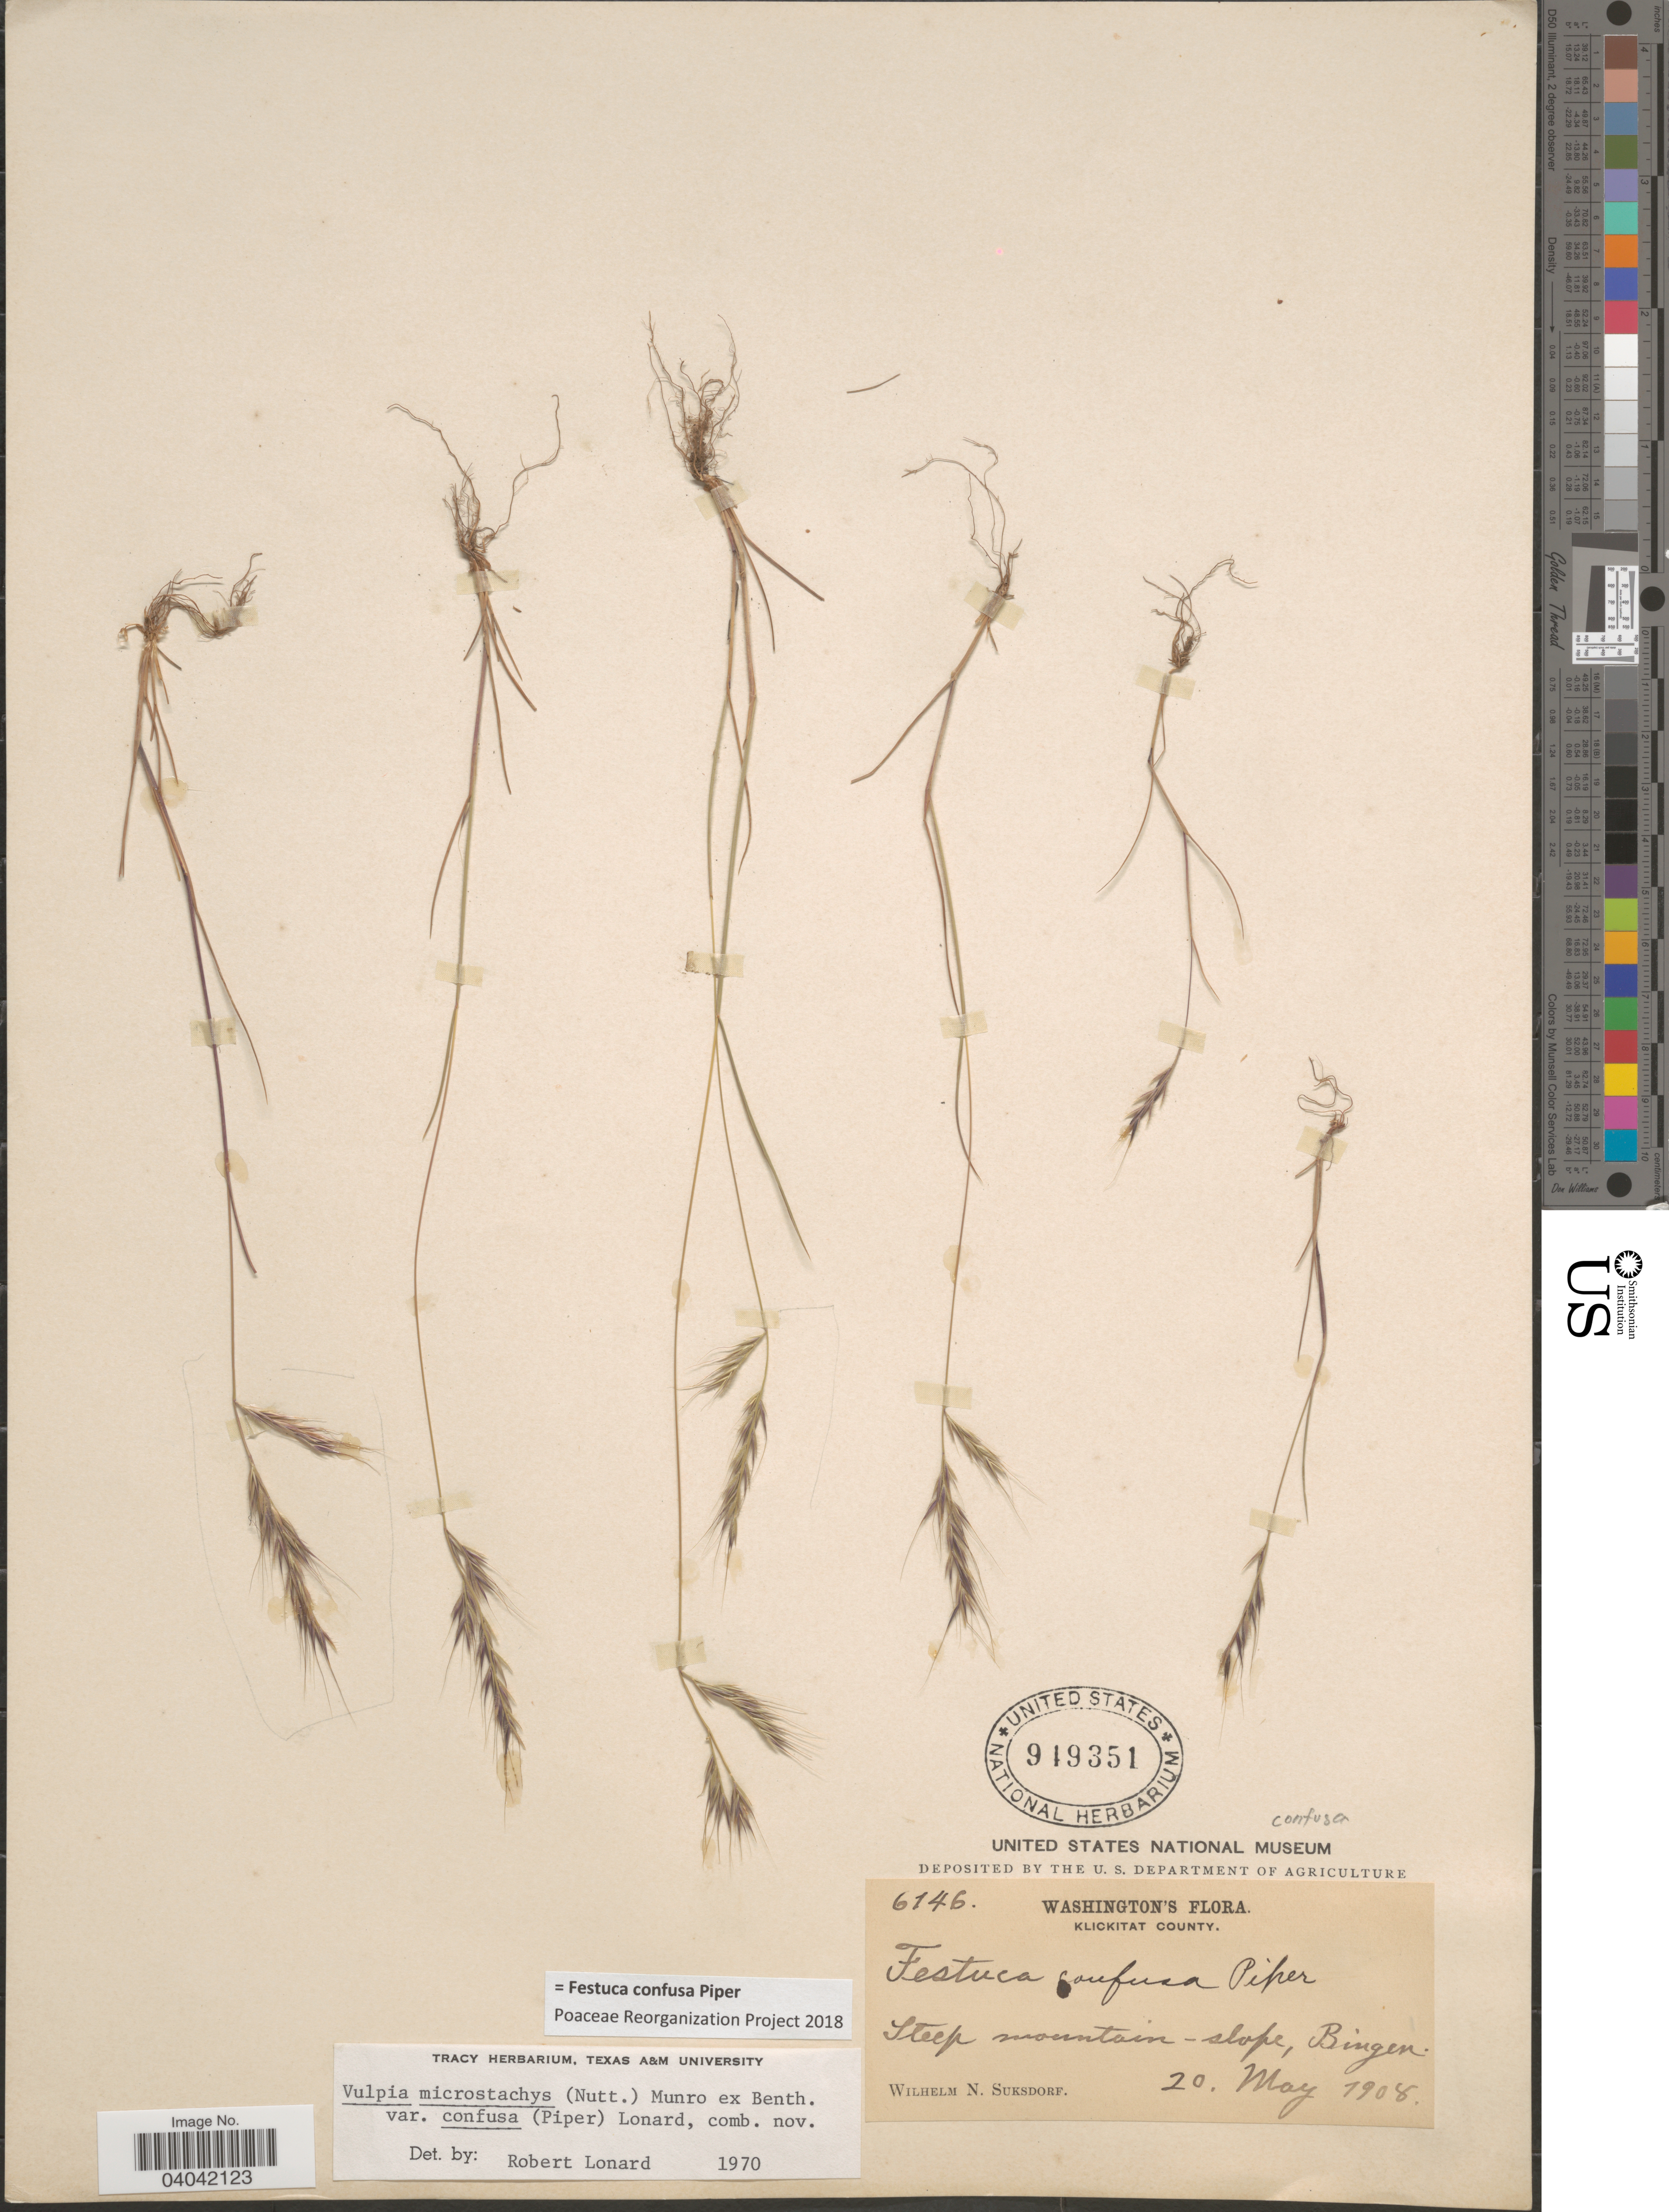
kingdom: Plantae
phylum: Tracheophyta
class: Liliopsida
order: Poales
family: Poaceae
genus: Festuca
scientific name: Festuca confusa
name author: Piper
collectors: W. N. Suksdorf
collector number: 6146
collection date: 1908-05-20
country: United States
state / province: Washington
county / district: Klickitat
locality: Klickitat County. Steep mountain - slope, Bingen.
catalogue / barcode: US 949351